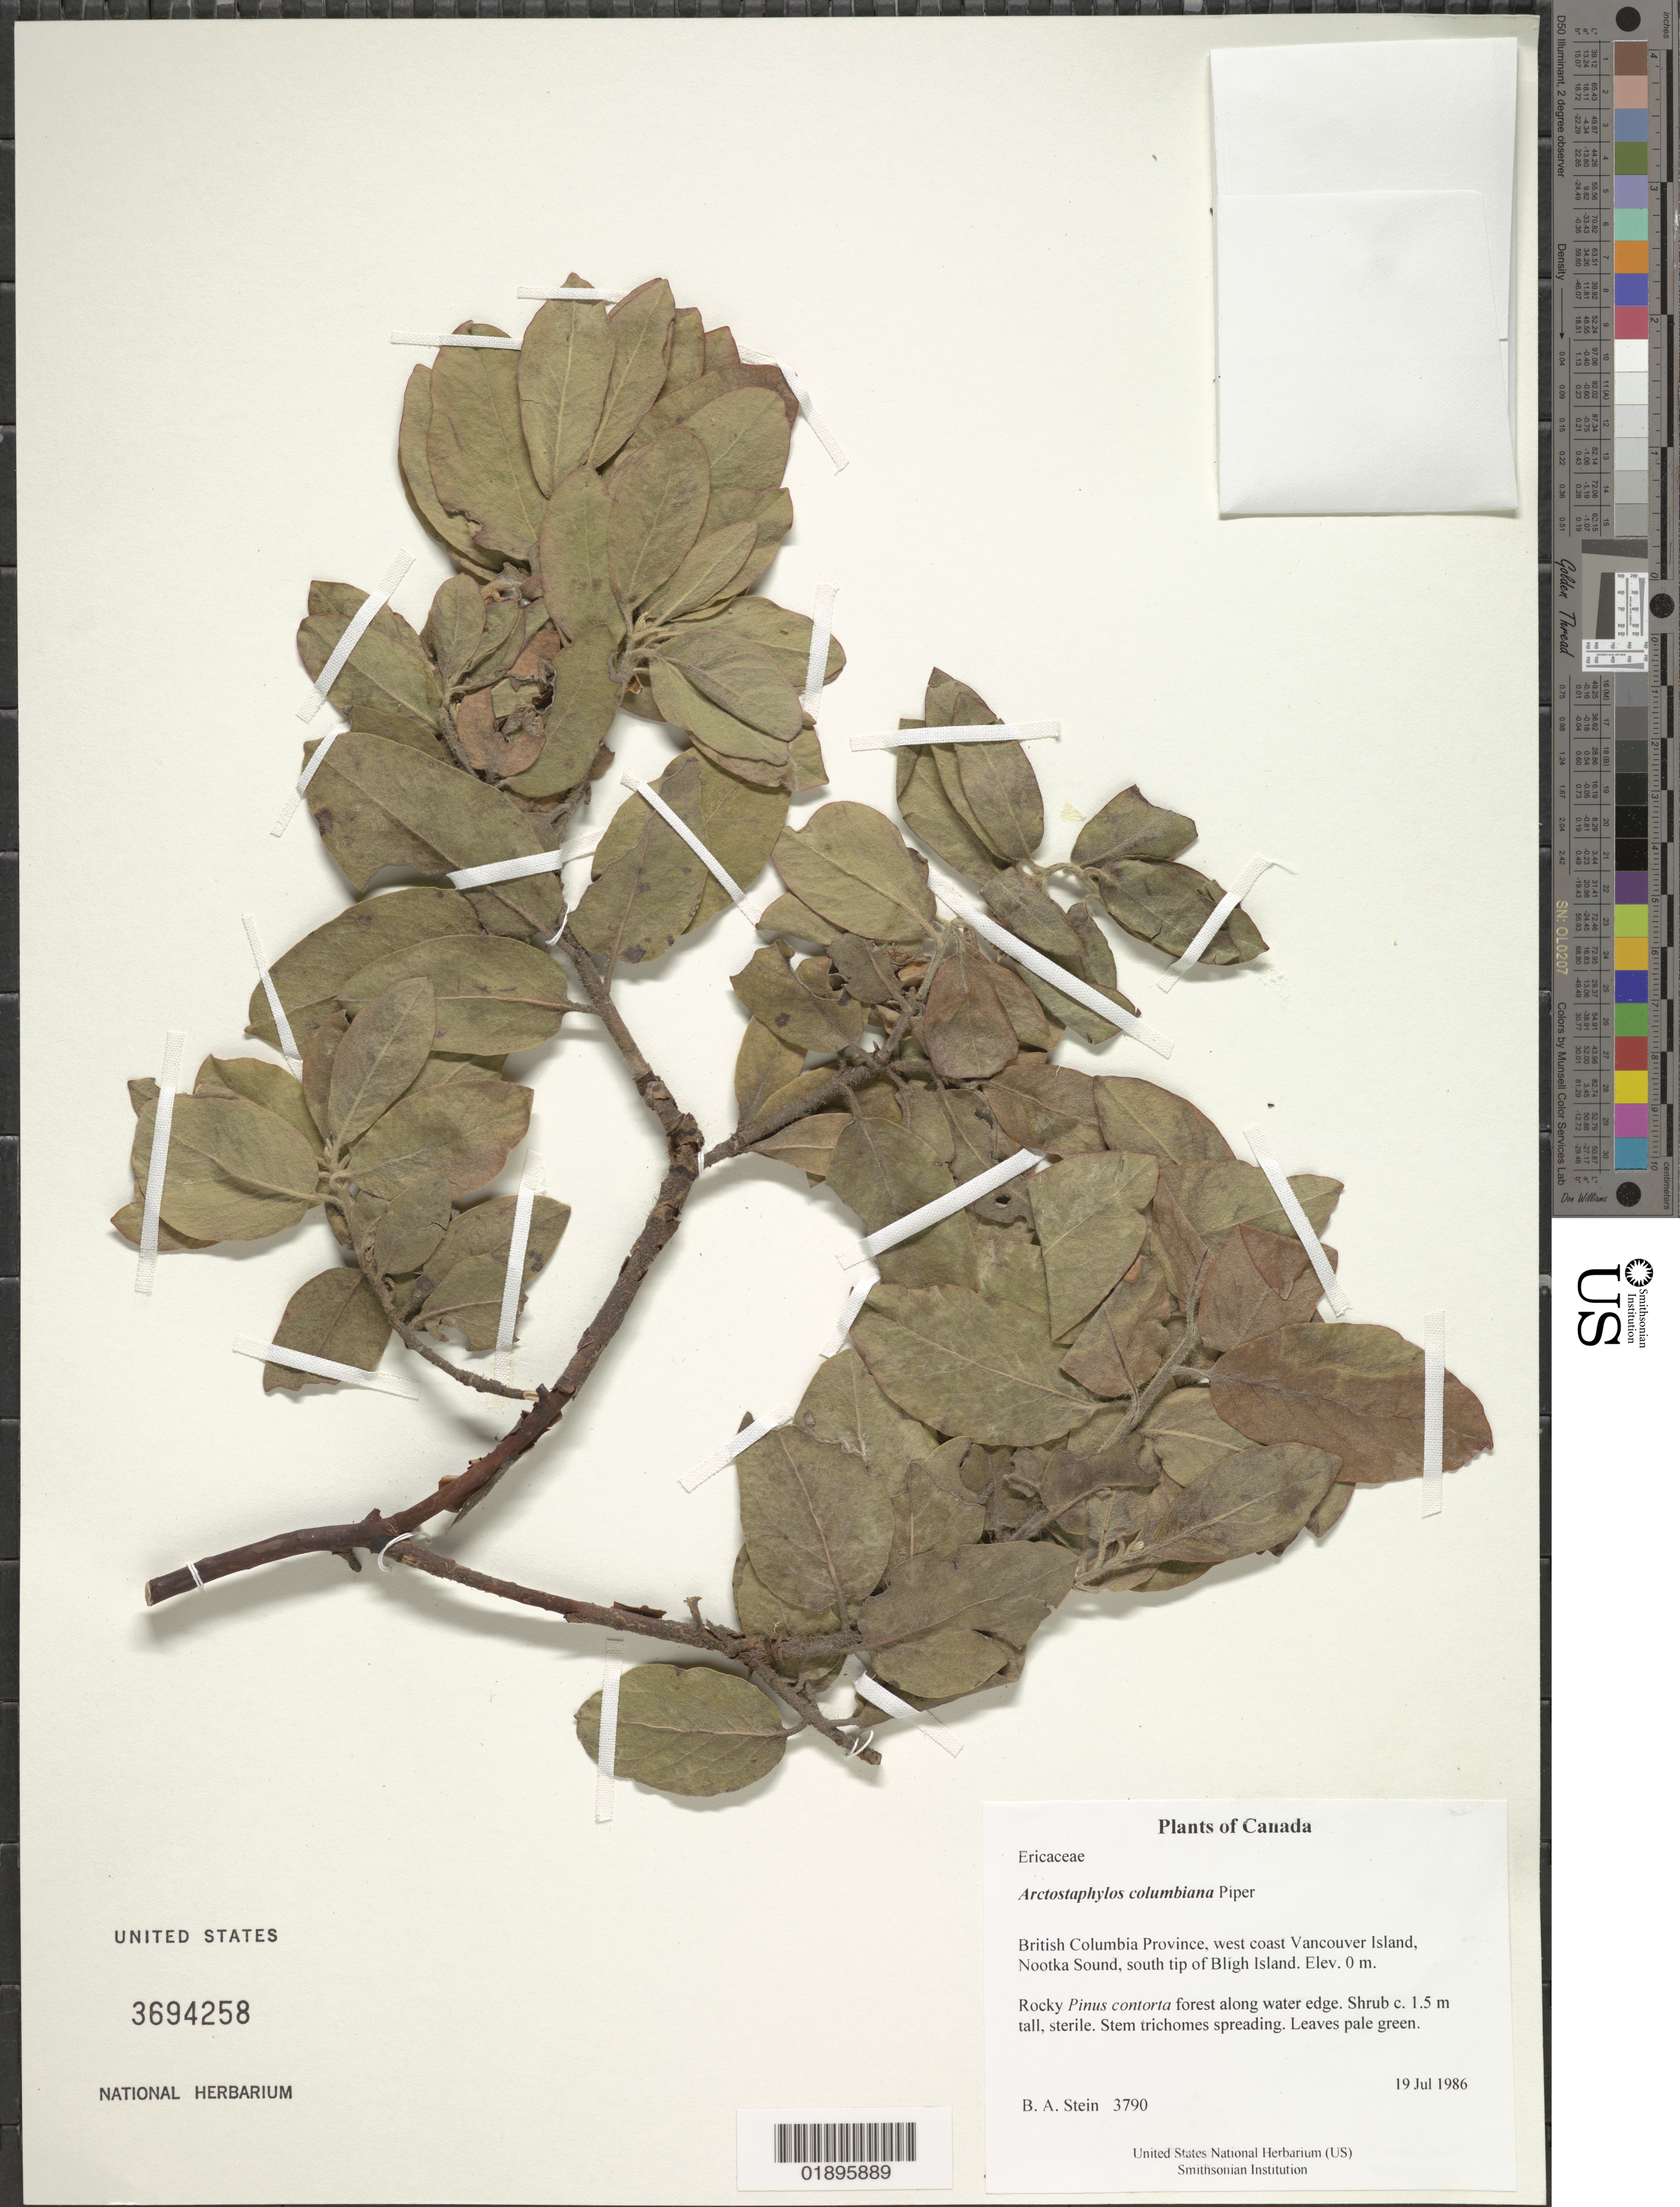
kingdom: Plantae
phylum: Tracheophyta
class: Magnoliopsida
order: Ericales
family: Ericaceae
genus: Arctostaphylos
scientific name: Arctostaphylos columbiana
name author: Piper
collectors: B. A. Stein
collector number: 3790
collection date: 1986-07-19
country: Canada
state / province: British Columbia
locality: West coast Vancouver Island, Nootka Sound, south tip of Bligh Island.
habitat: Rocky forest along water edge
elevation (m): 0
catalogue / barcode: US 3694258